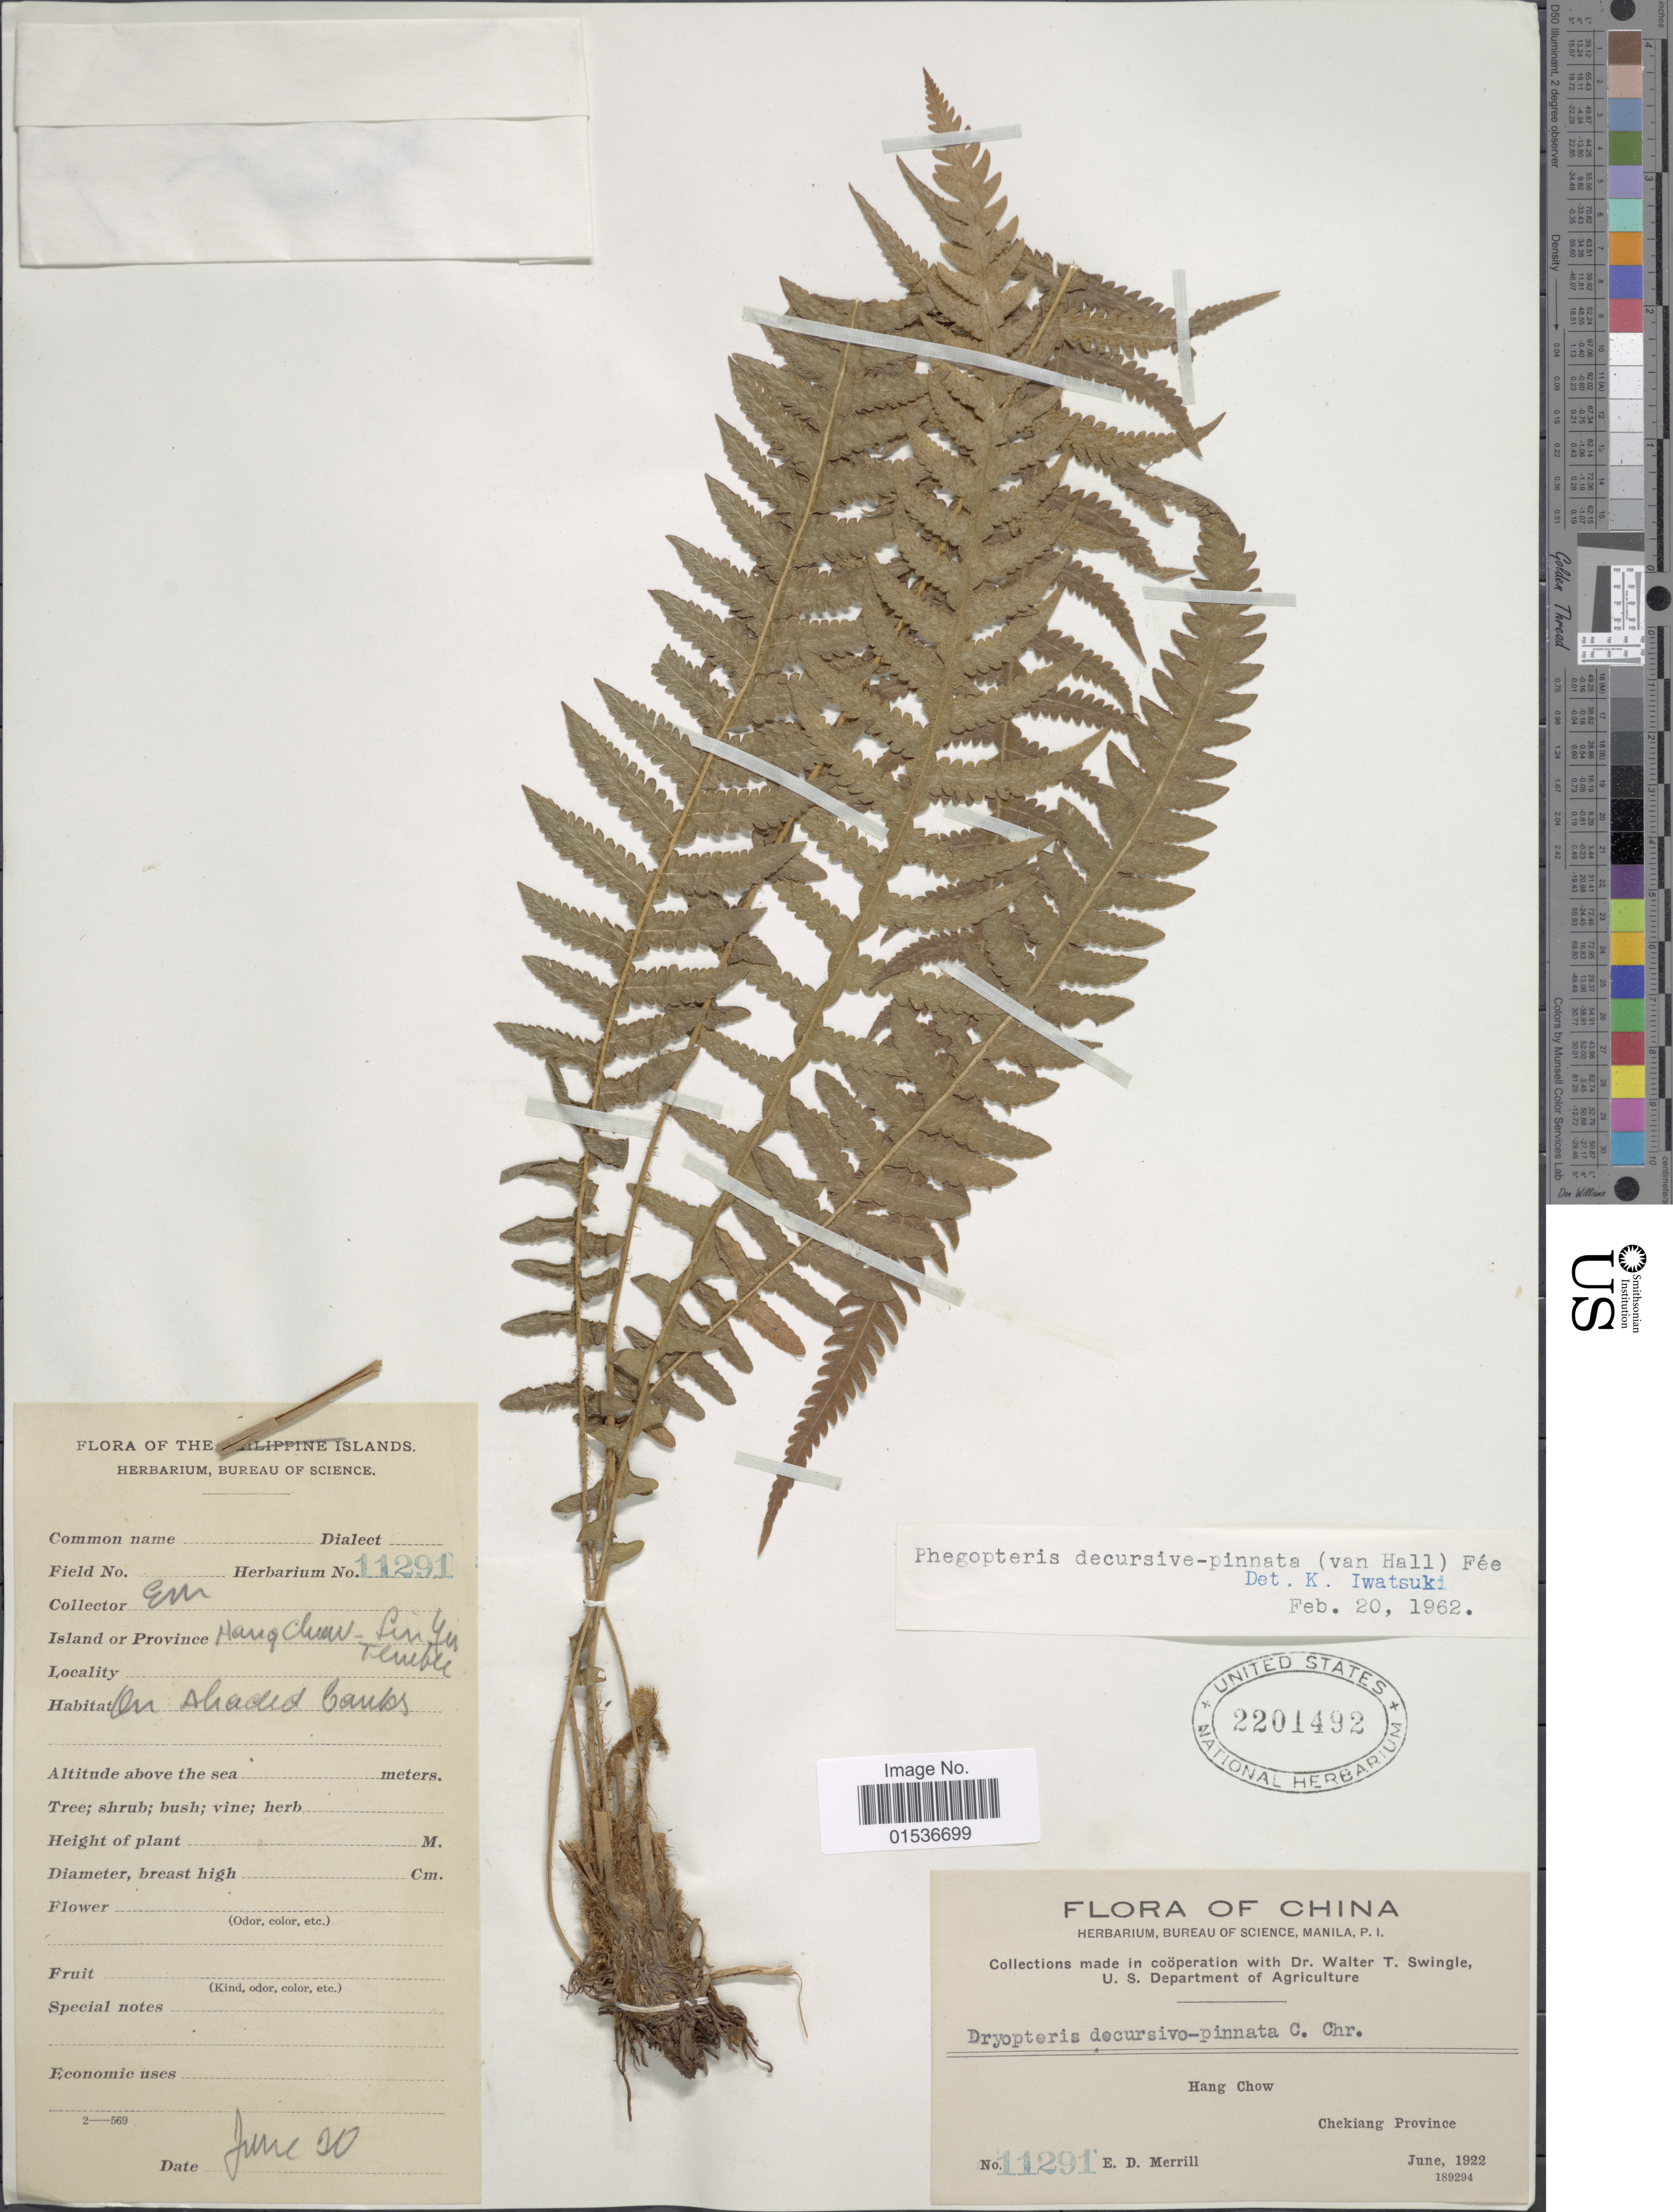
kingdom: Plantae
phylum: Tracheophyta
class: Polypodiopsida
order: Polypodiales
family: Thelypteridaceae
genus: Phegopteris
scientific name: Phegopteris decursivepinnata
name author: (H.C. Hall) Fée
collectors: E. D. Merrill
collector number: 11291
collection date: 1922-06-20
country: China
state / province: Zhejiang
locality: Lin Yu Temple, Hang Chow [Hangzhou], Chekiang Province [Zhejiang]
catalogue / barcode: US 2201492